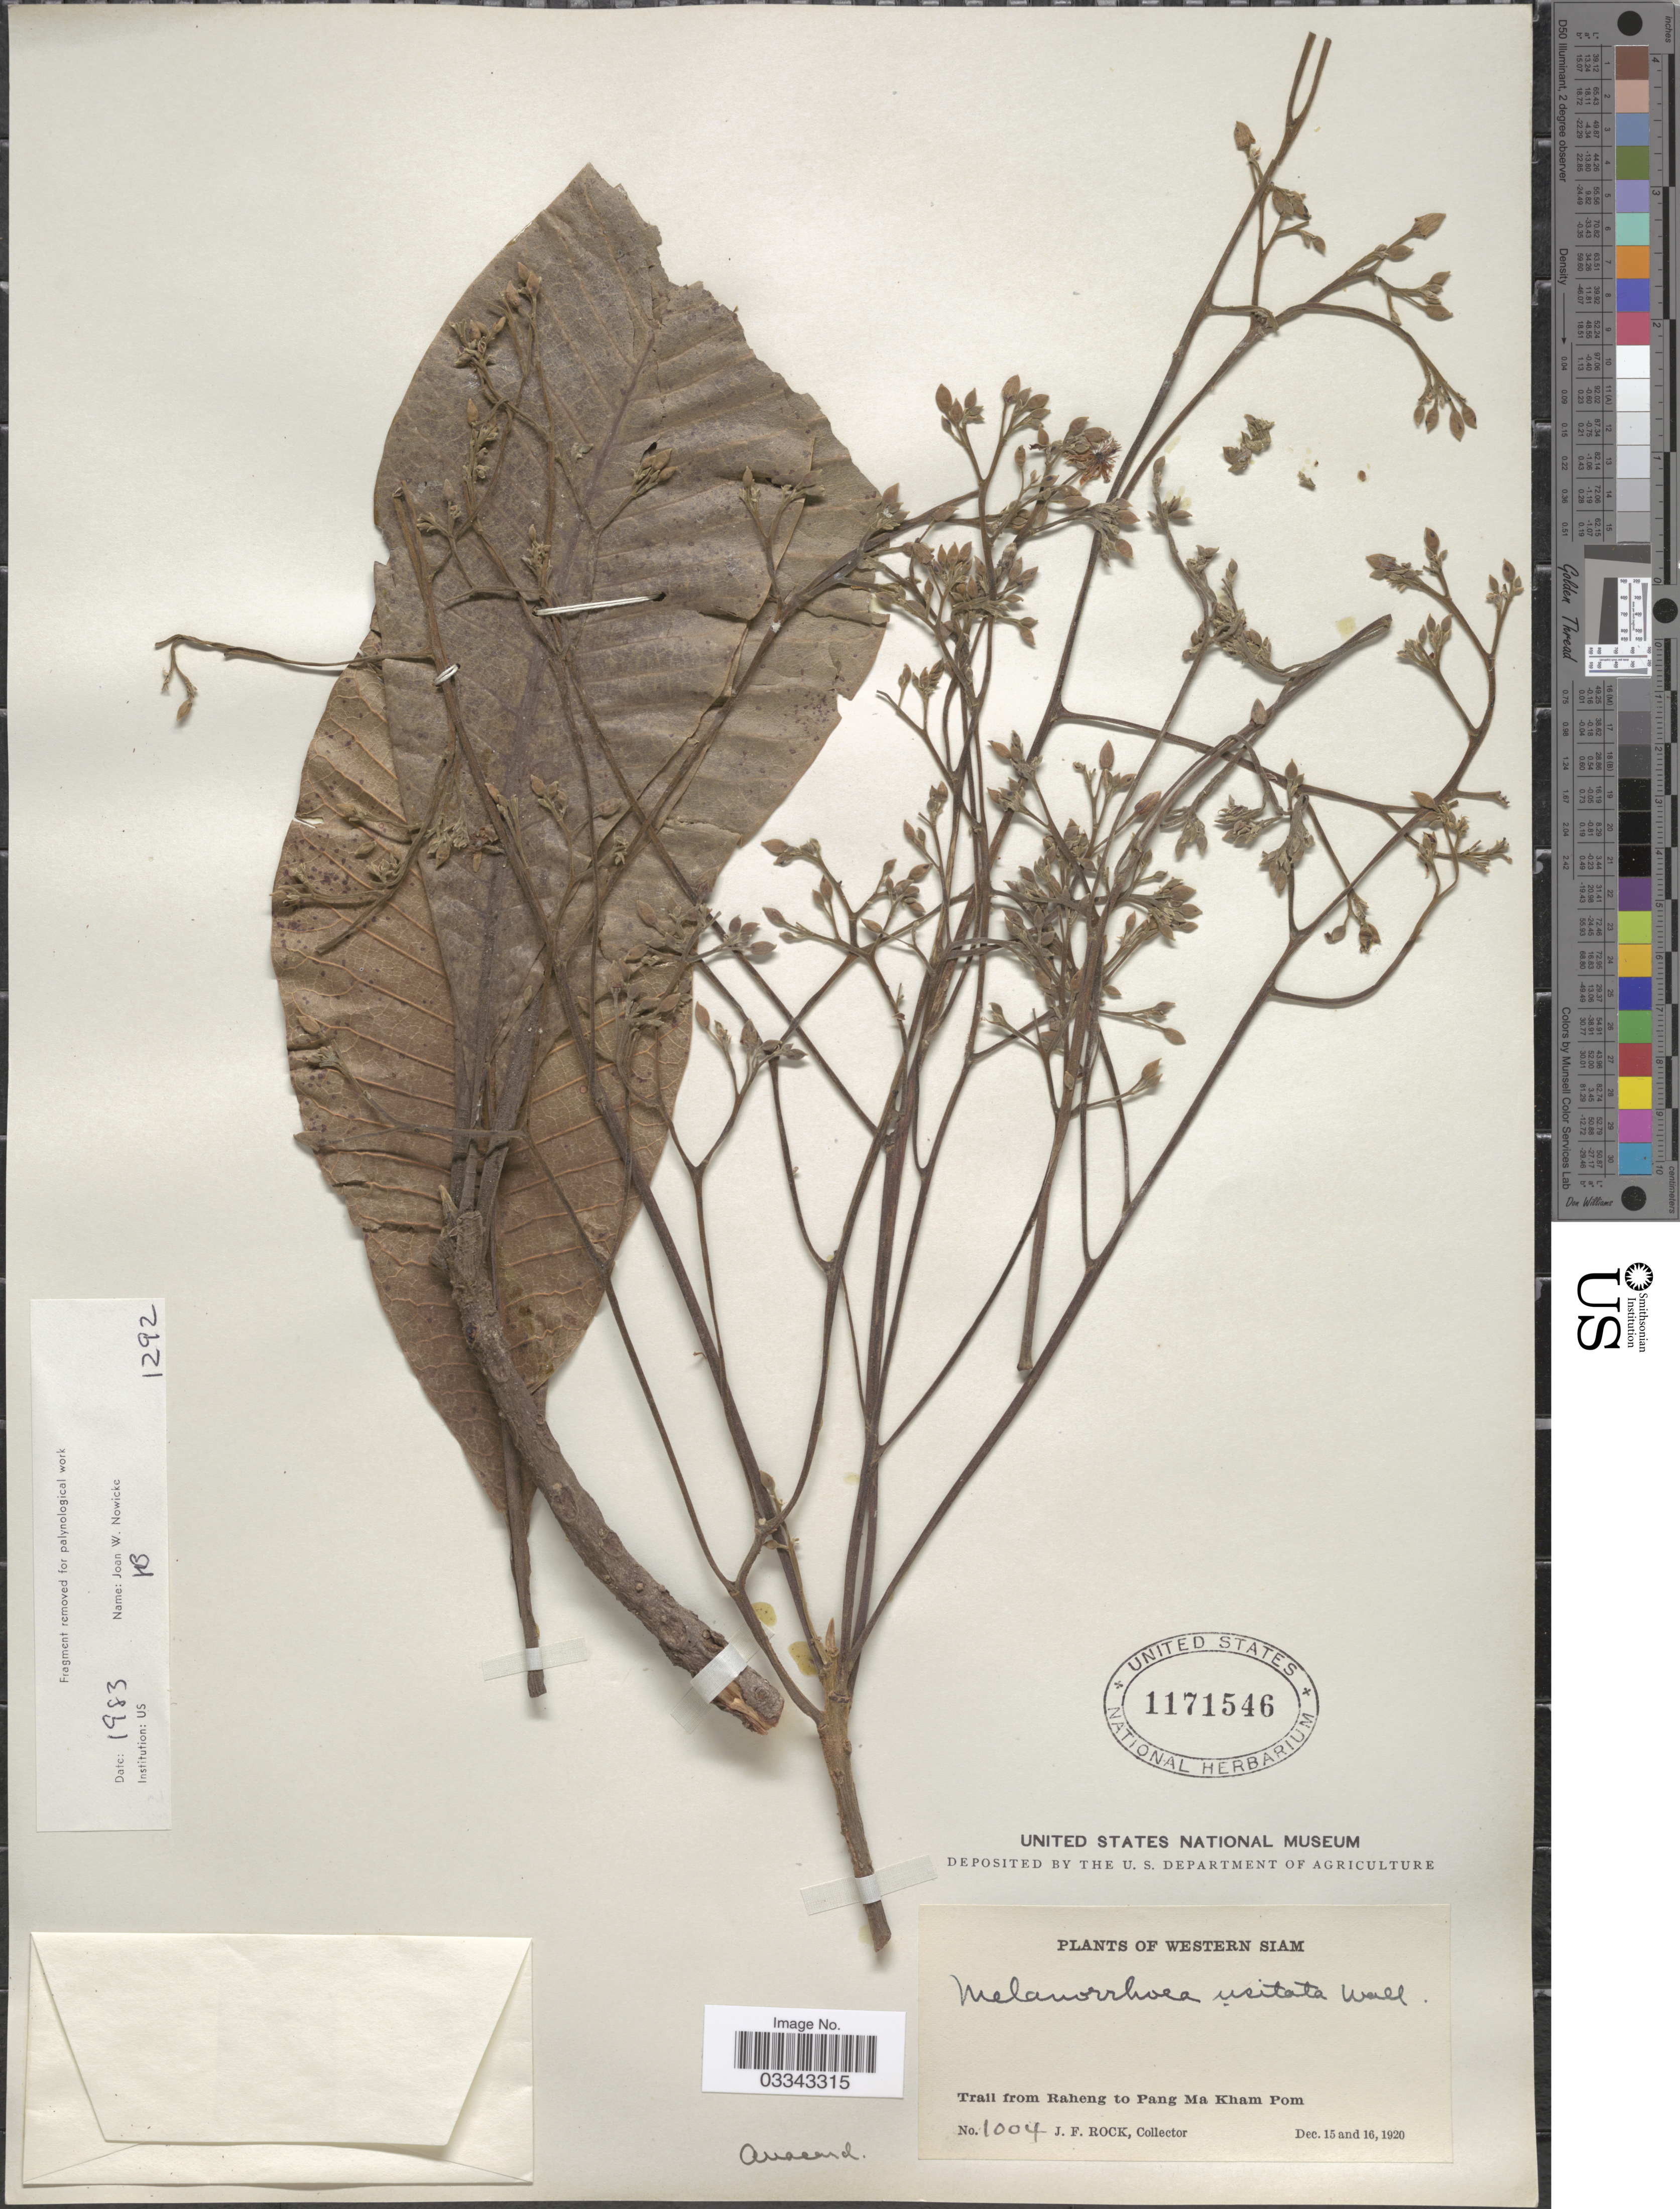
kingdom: Plantae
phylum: Tracheophyta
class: Magnoliopsida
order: Sapindales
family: Anacardiaceae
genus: Gluta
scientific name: Gluta usitata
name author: (Wall.) Ding Hou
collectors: J. Rock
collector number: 1004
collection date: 1920-12-15/1920-12-16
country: Thailand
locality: Western Siam. Trail from Raheng to Pang Ma Kham Pom.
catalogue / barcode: US 1171546